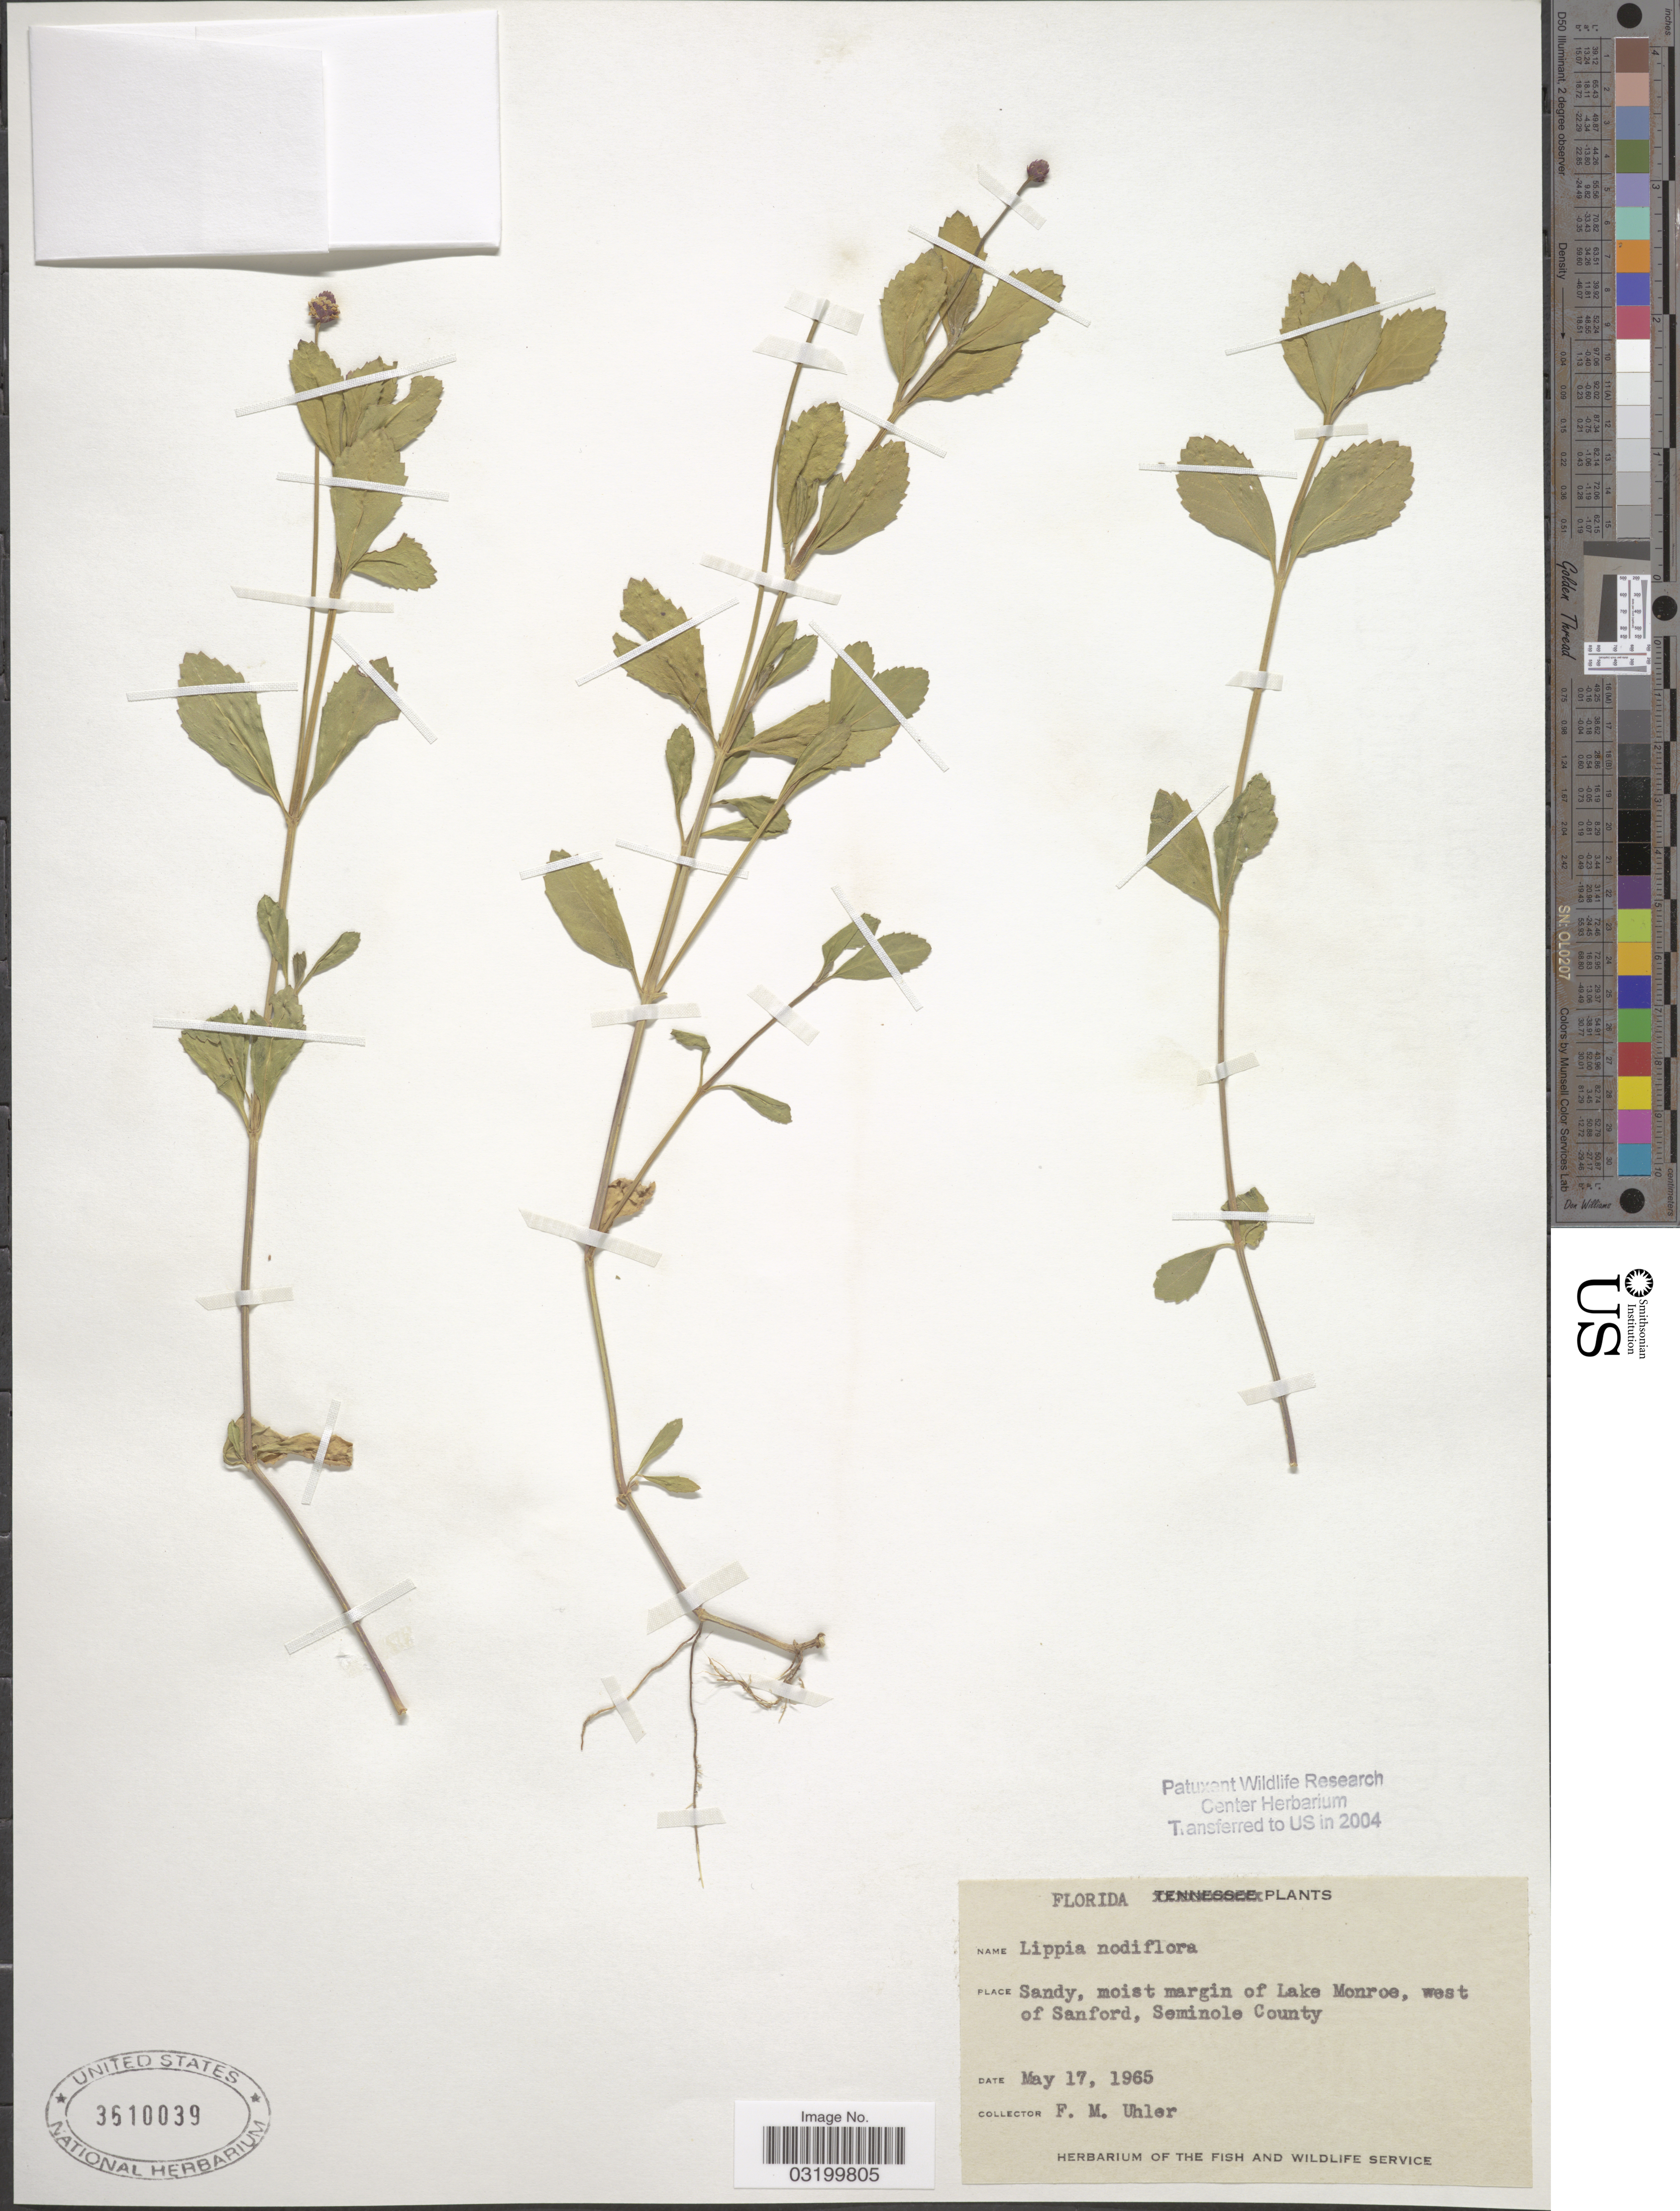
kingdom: Plantae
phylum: Tracheophyta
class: Magnoliopsida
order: Lamiales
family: Verbenaceae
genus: Phyla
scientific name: Phyla nodiflora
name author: (L.) Greene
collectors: F. M. Uhler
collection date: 1965-05-17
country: United States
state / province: Florida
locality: Moist margin of Lake Monroe west of Sanford, Seminole County.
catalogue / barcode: US 3610039